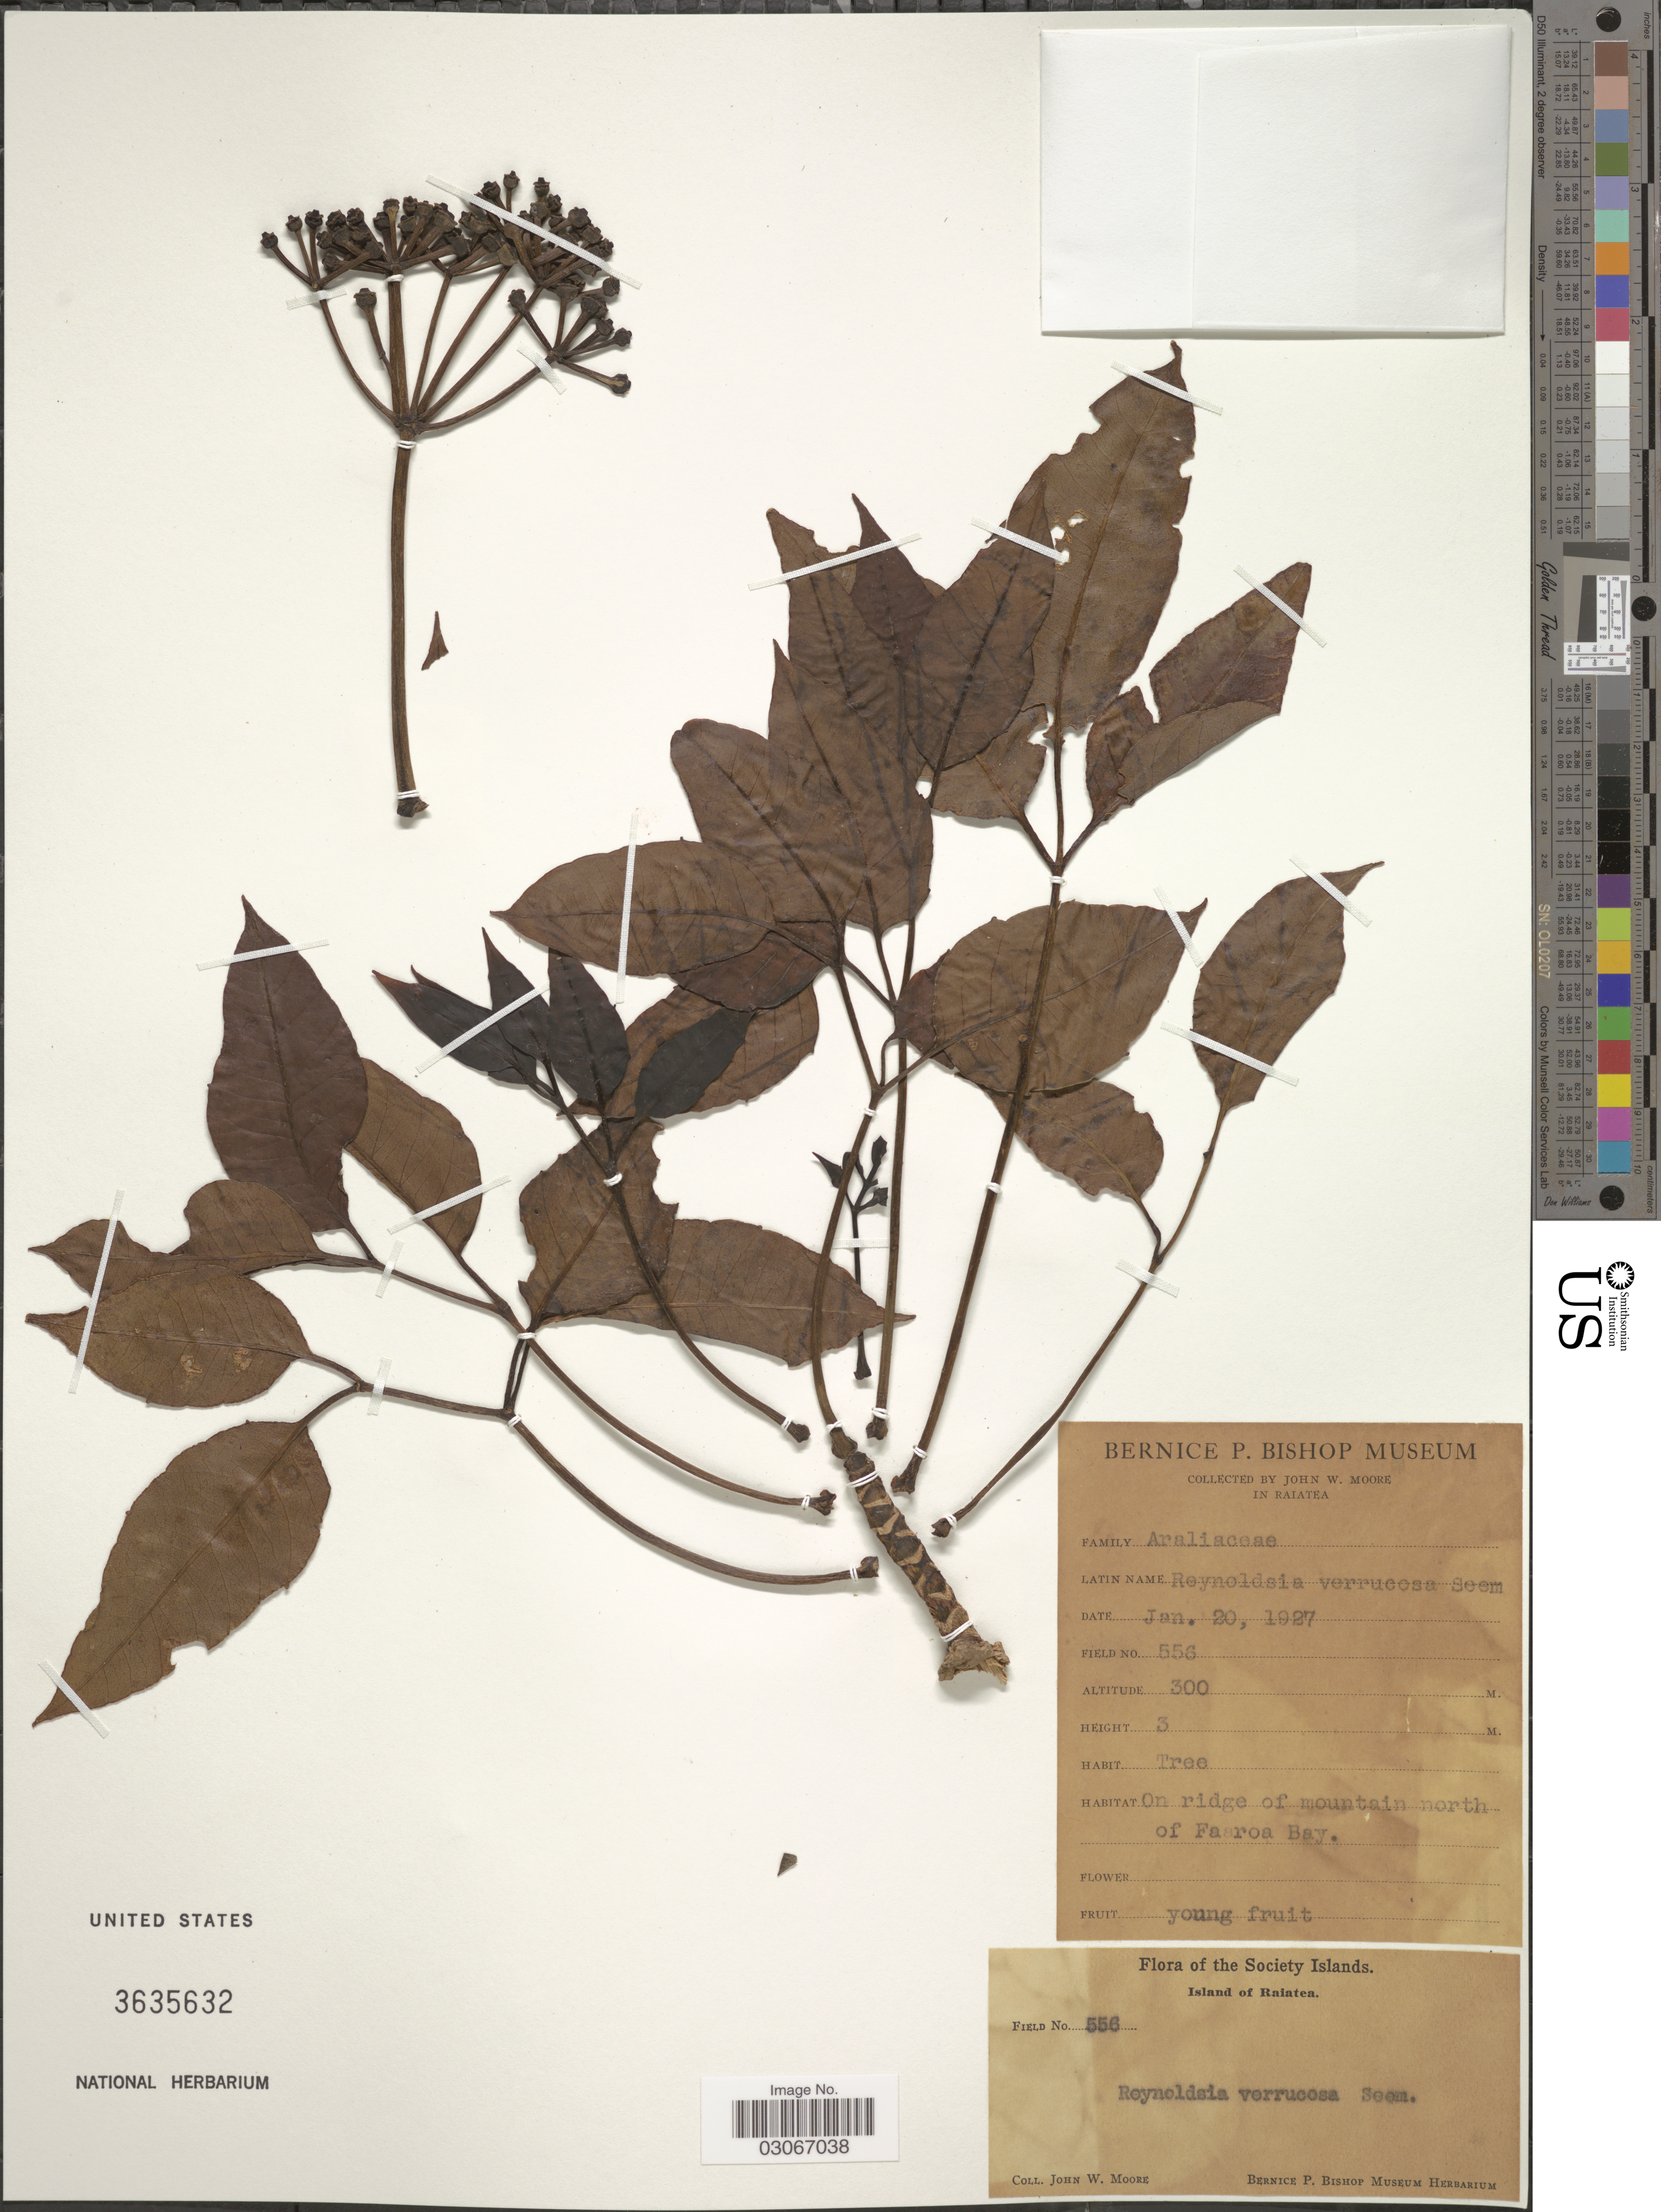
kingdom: Plantae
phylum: Tracheophyta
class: Magnoliopsida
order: Apiales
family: Araliaceae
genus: Polyscias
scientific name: Polyscias verrucosa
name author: (Seem.) Lowry & G. M. Plunkett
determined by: Wagner, W. L., (BOT), Smithsonian Institution - National Museum of Natural History (UNITED STATES)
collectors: J. Moore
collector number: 556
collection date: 1927-01-20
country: French Polynesia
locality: Raiatea. On ridge of mountain north of Faaroa Bay.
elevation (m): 300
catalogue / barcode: US 3635632